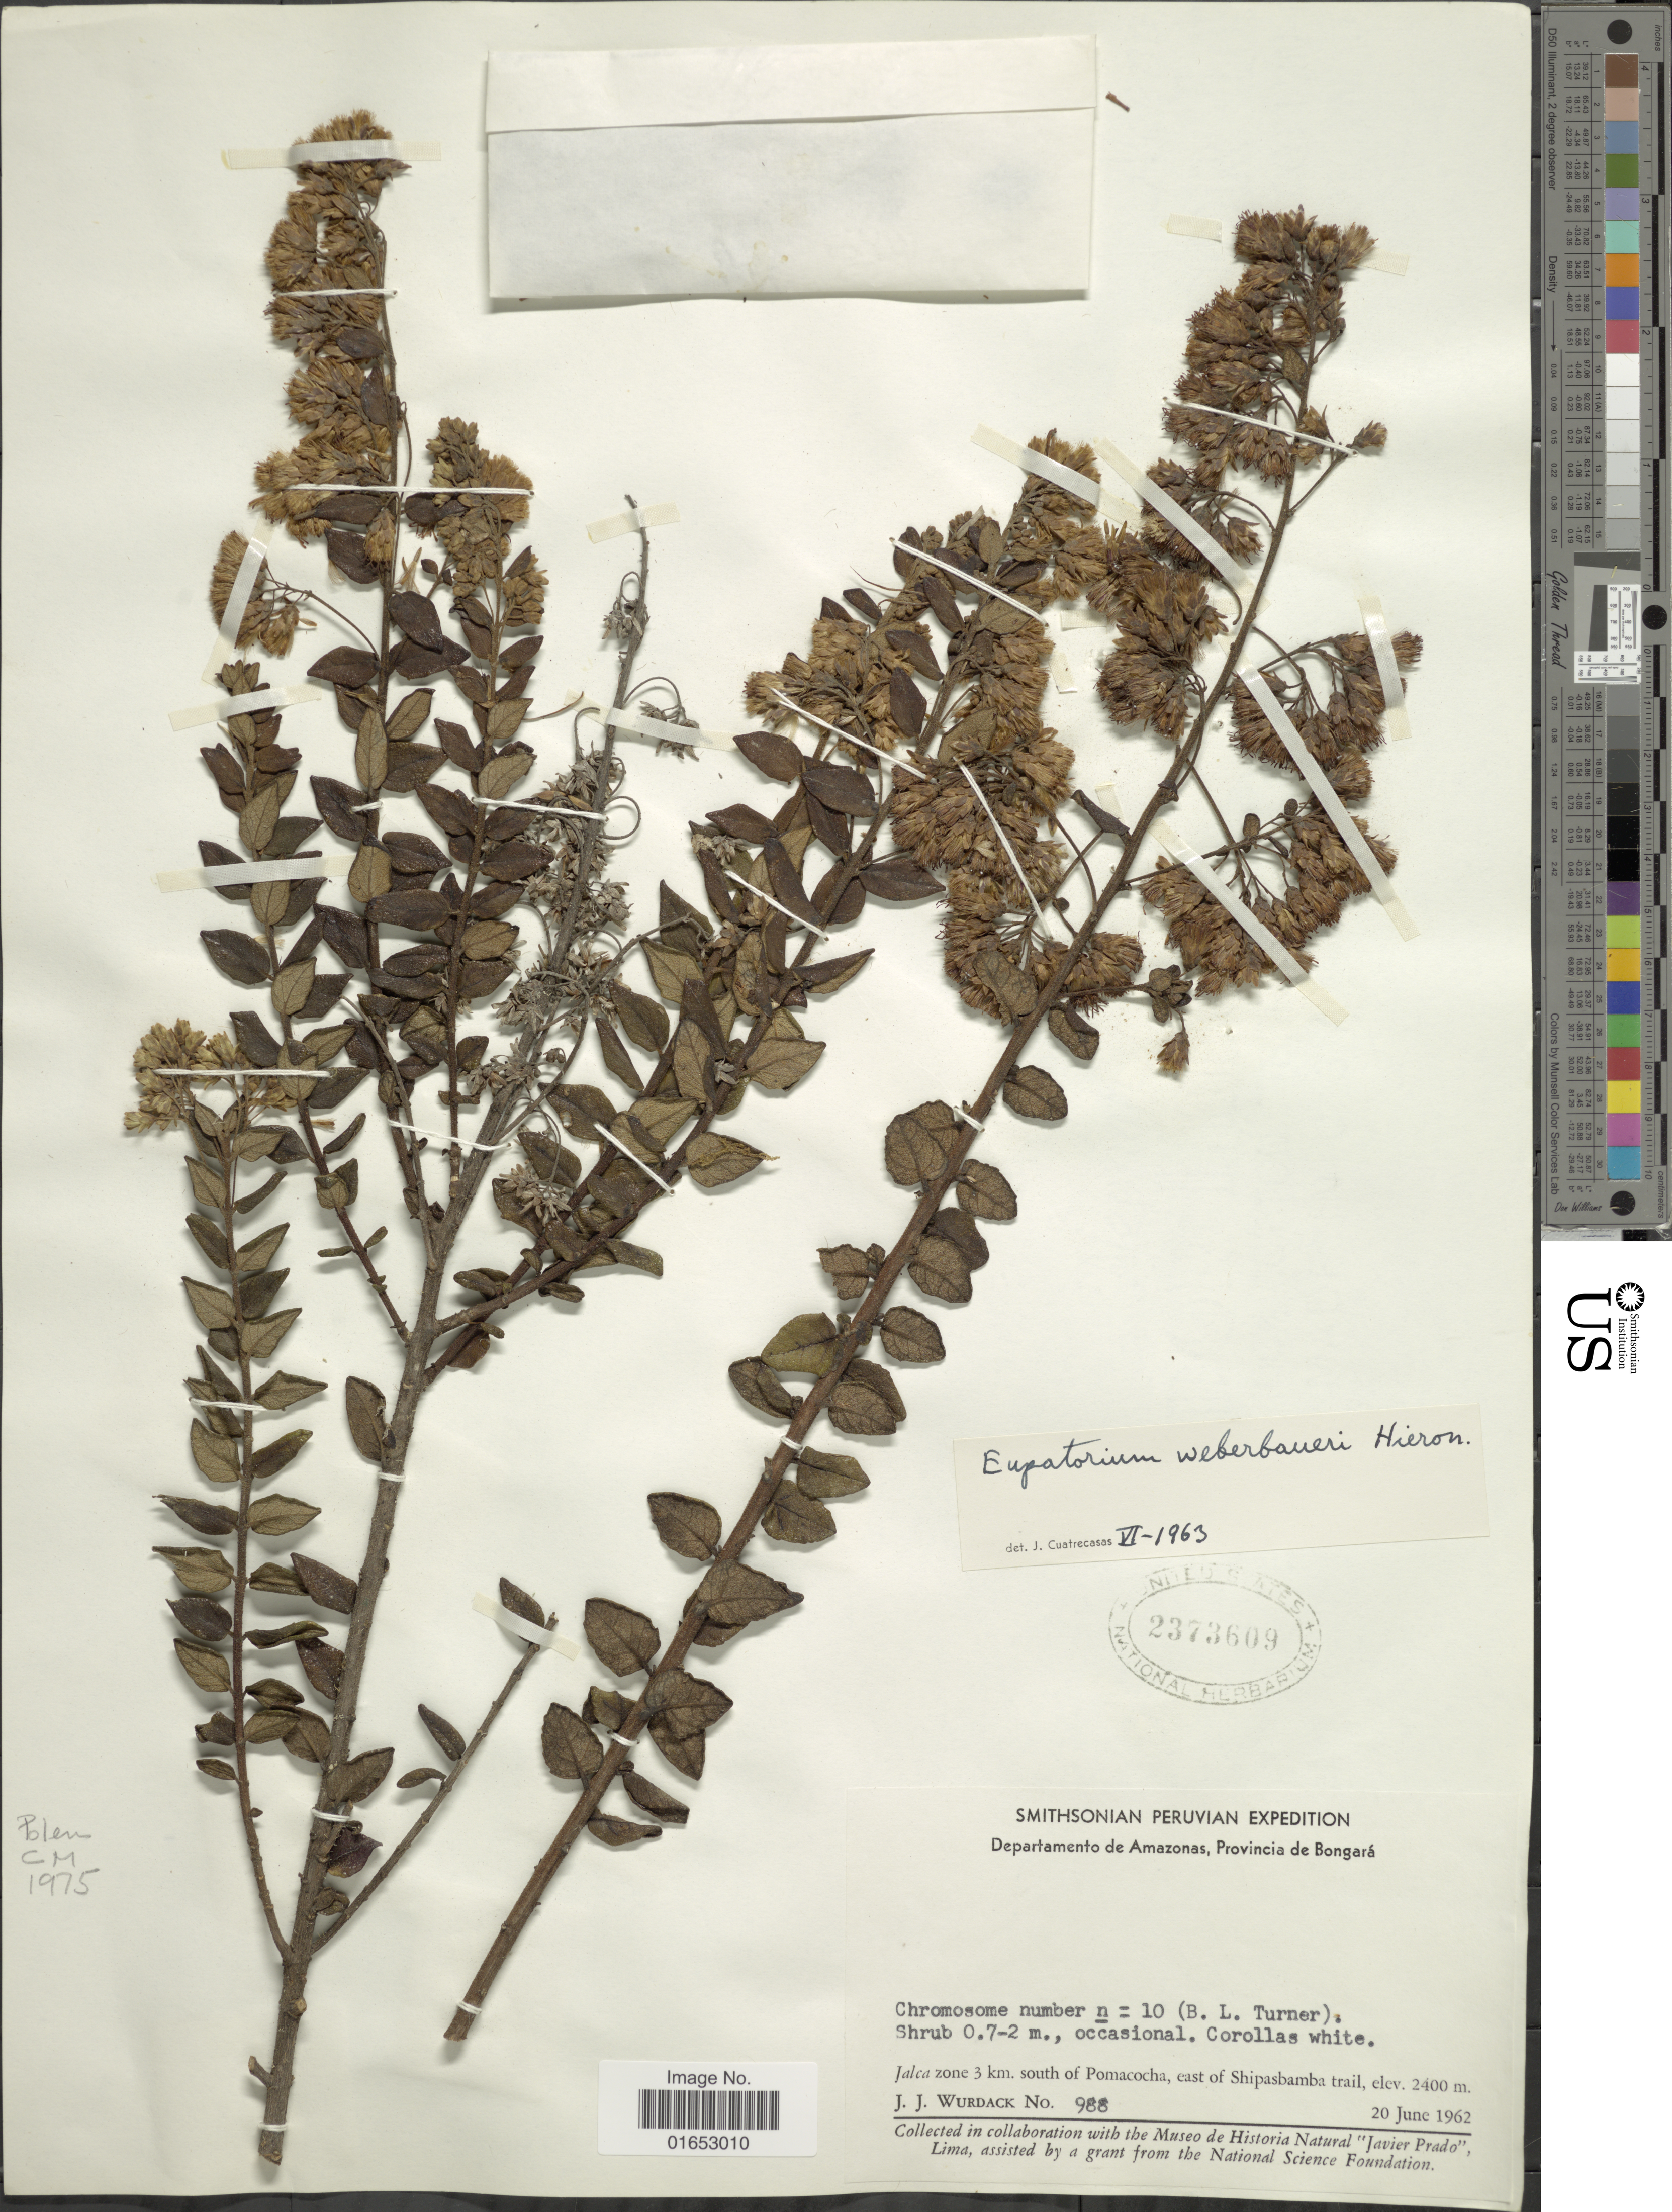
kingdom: Plantae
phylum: Tracheophyta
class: Magnoliopsida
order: Asterales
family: Asteraceae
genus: Crossothamnus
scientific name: Crossothamnus weberbaueri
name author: (Hieron.) R.M. King & H. Rob.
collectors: J. J. Wurdack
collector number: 988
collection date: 1962-06-20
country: Peru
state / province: Amazonas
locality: Provincia de Bongará, Jalca zone 3 km. south of Pomacocha, east of Shipasbamba trail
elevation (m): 2400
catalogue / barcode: US 2373609